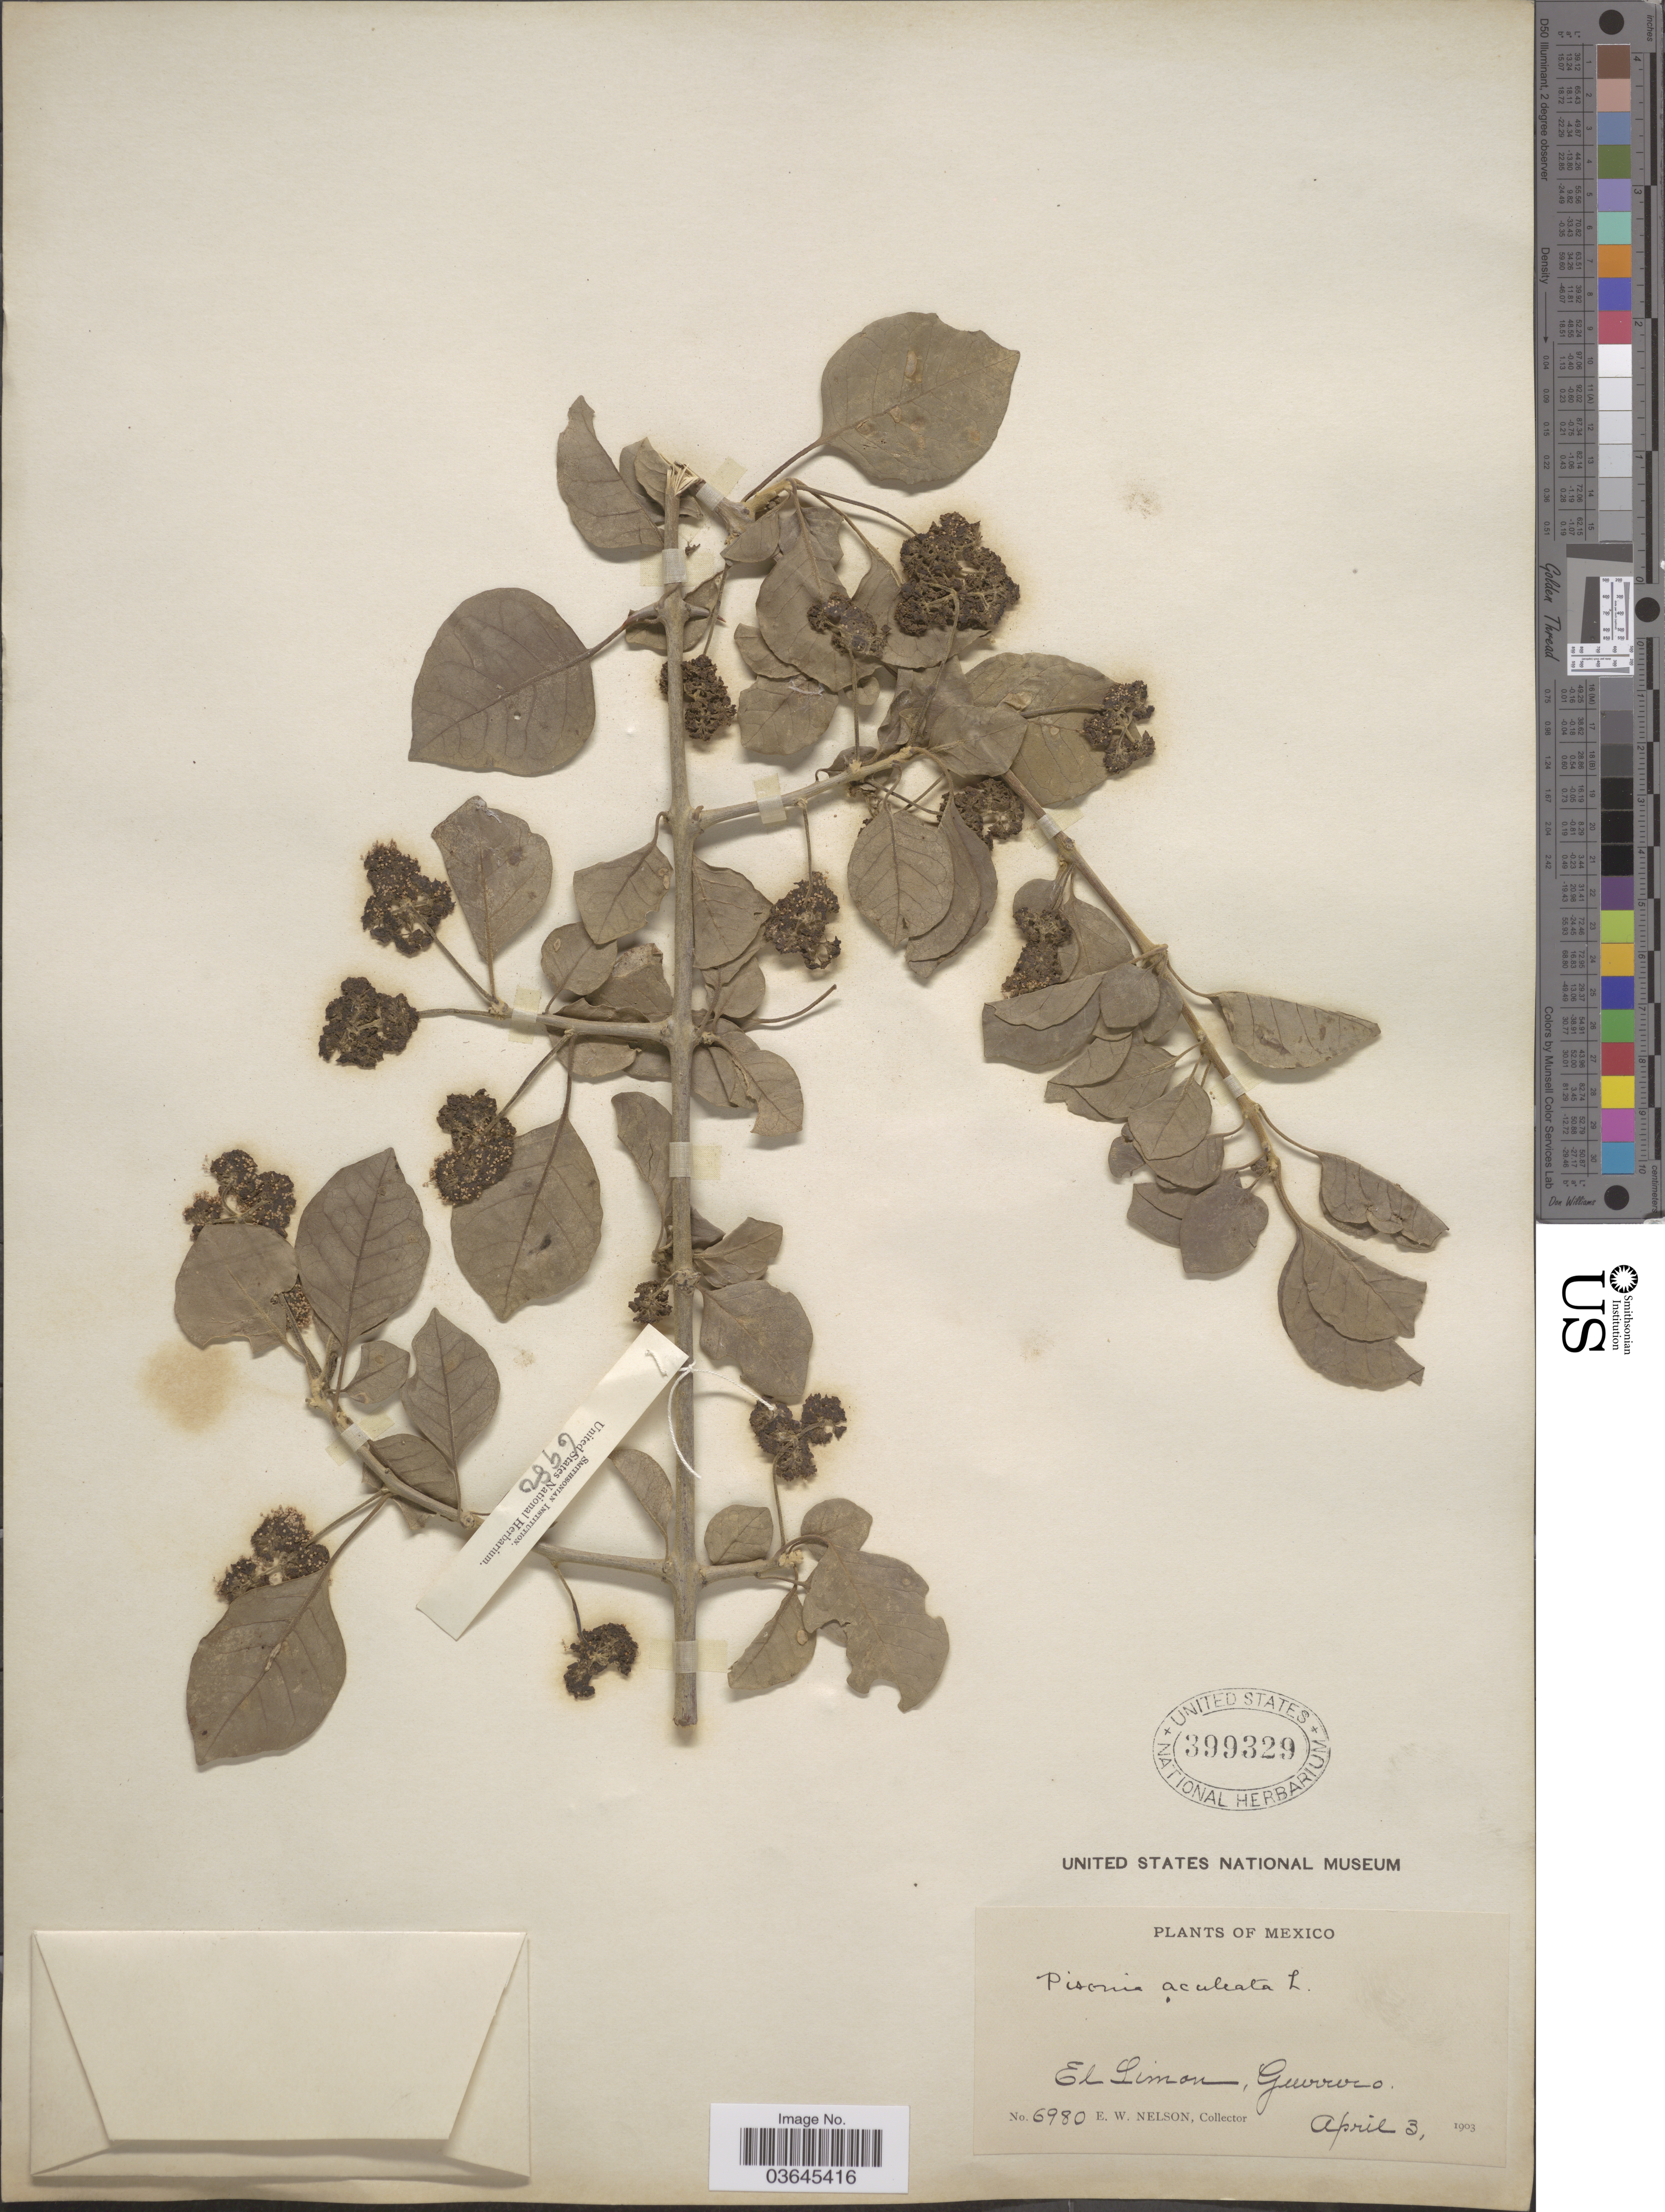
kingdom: Plantae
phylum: Tracheophyta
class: Magnoliopsida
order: Caryophyllales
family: Nyctaginaceae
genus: Pisonia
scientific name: Pisonia aculeata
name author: L.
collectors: E. W. Nelson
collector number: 6980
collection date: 1903-04-03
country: Mexico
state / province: Guerrero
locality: El Limon.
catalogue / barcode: US 399329